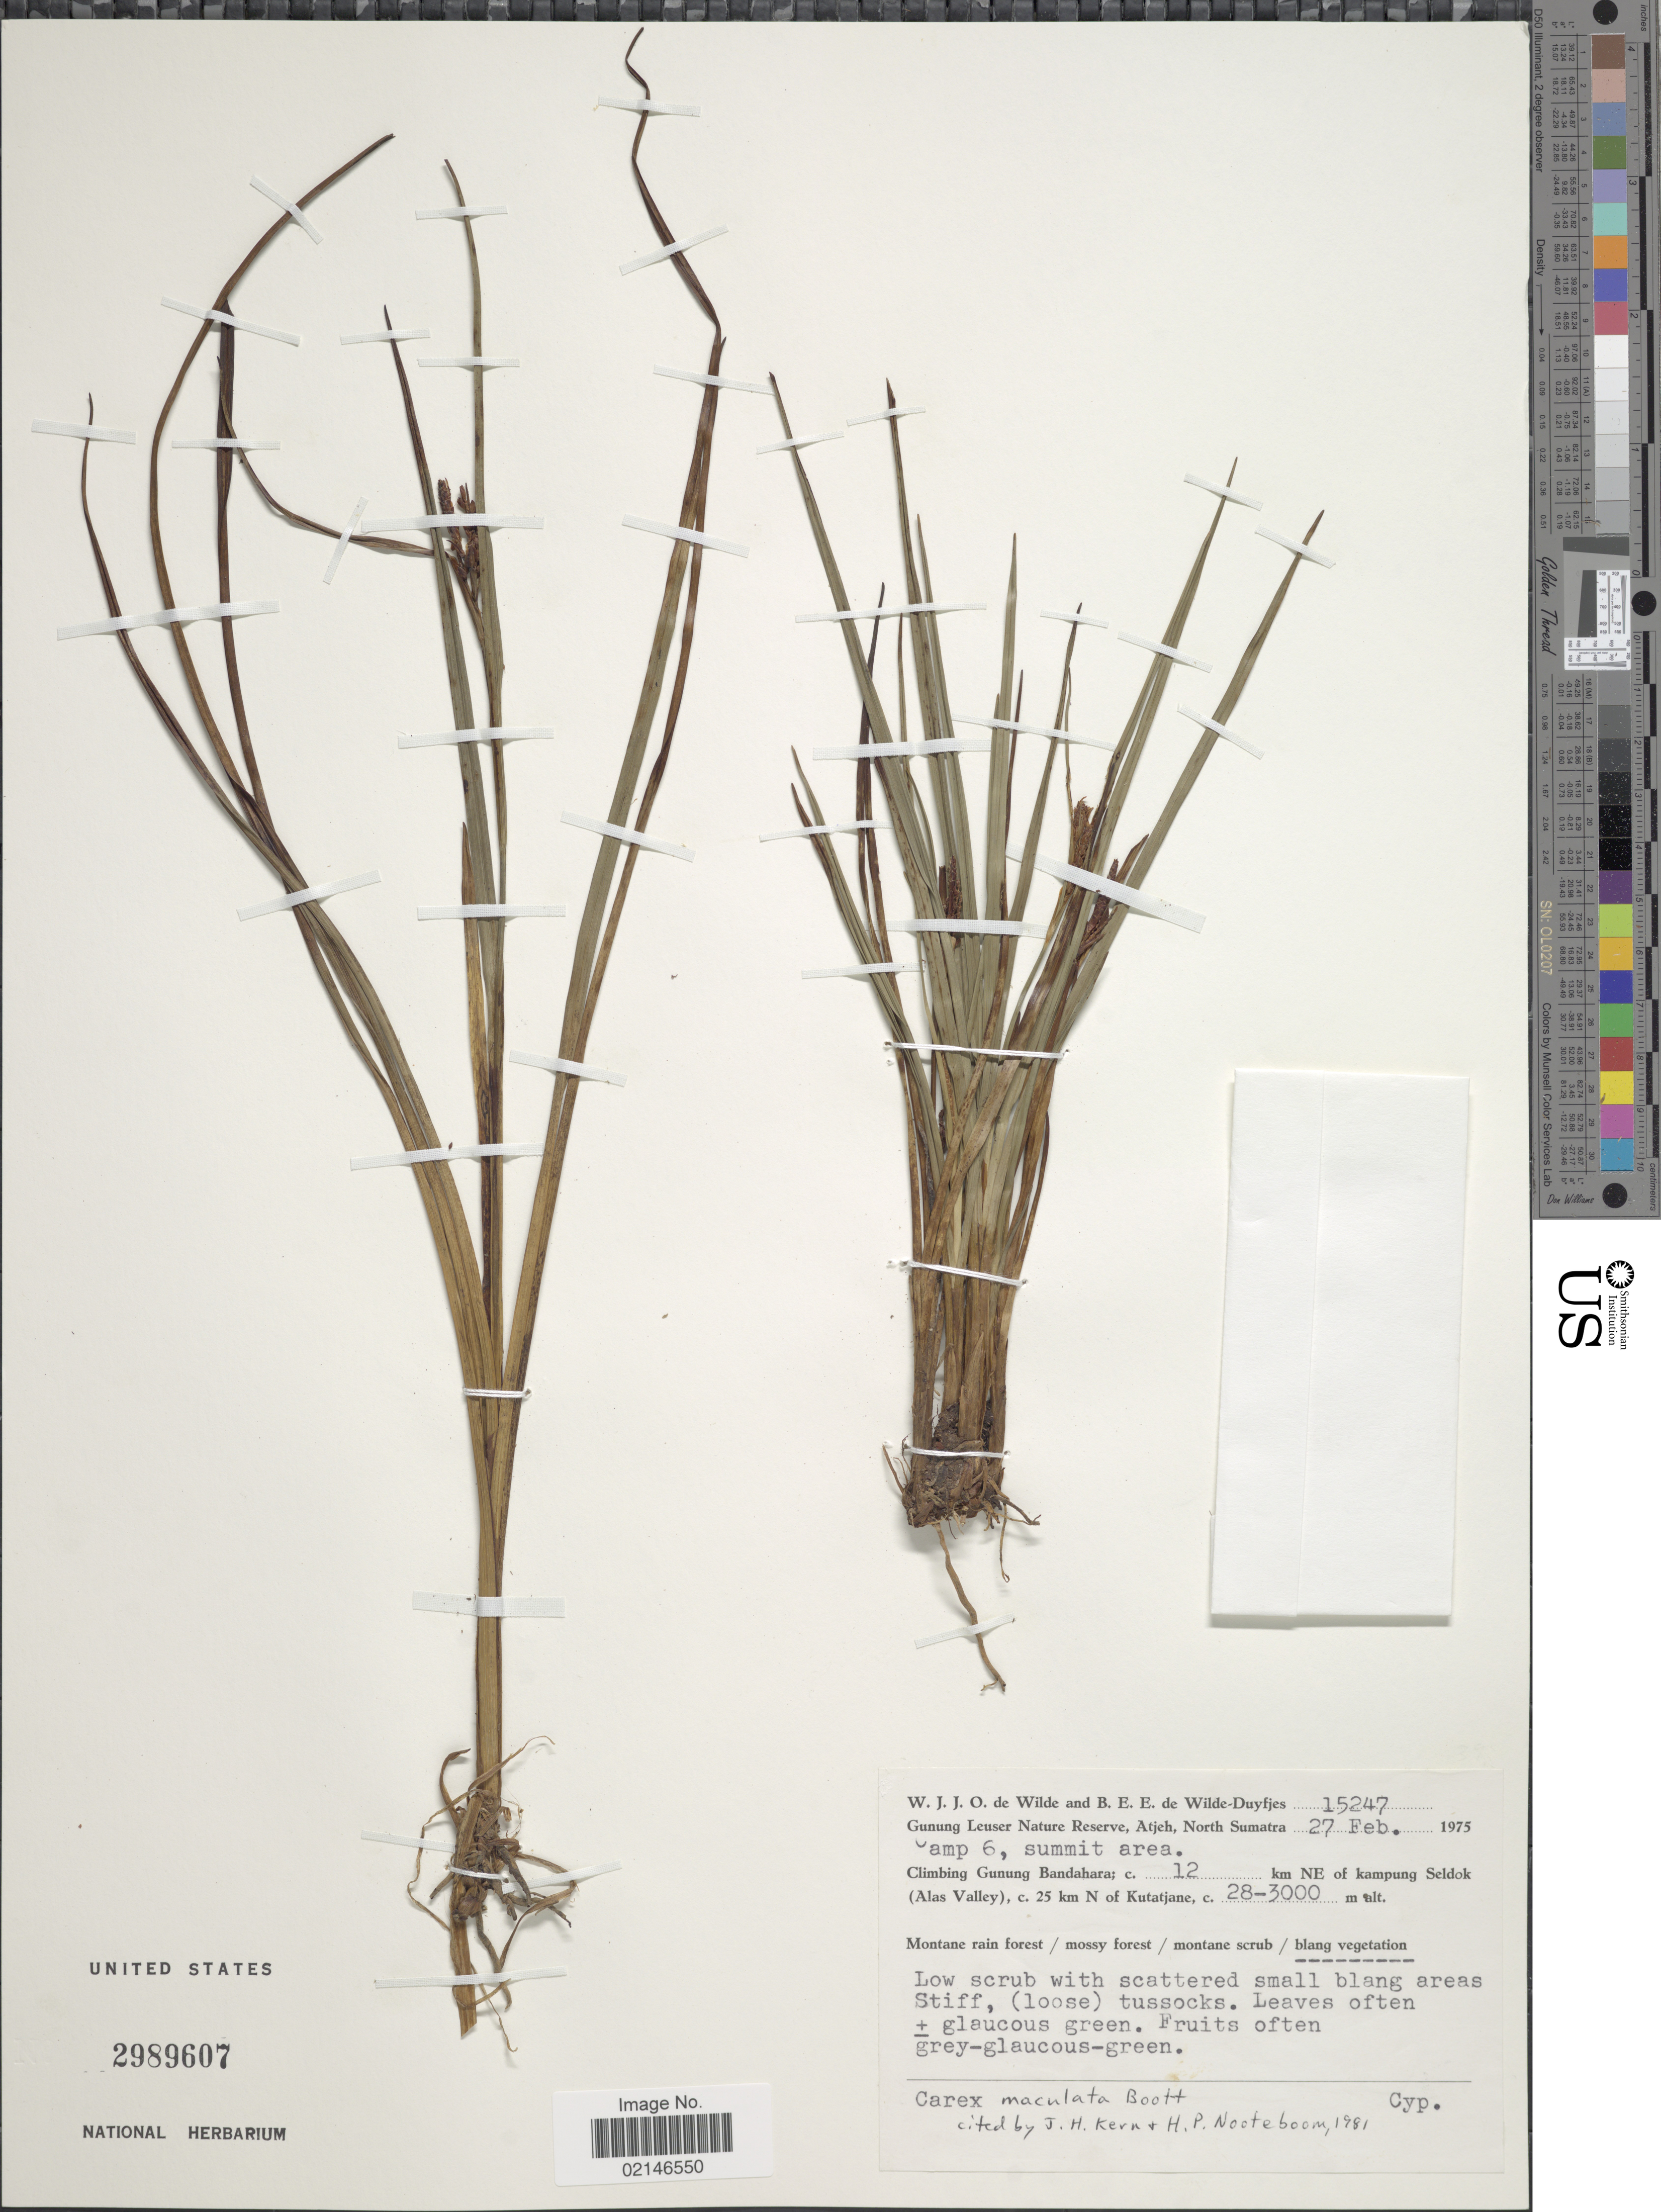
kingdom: Plantae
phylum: Tracheophyta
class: Liliopsida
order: Poales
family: Cyperaceae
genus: Carex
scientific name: Carex maculata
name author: Boott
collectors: W. J. de Wilde & B. E. de Wilde-Duyfjes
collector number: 15247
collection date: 1975-02-27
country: Indonesia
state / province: Sumatra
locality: Gunung Leuser Nature Reserve, Atjeh, North Sumatra, Climbing Gunung Bandahara; c. 12 km NE of kampung Seldok (Alas Valley), c. 25 km N of Kutatjane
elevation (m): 2800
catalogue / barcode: US 2989607